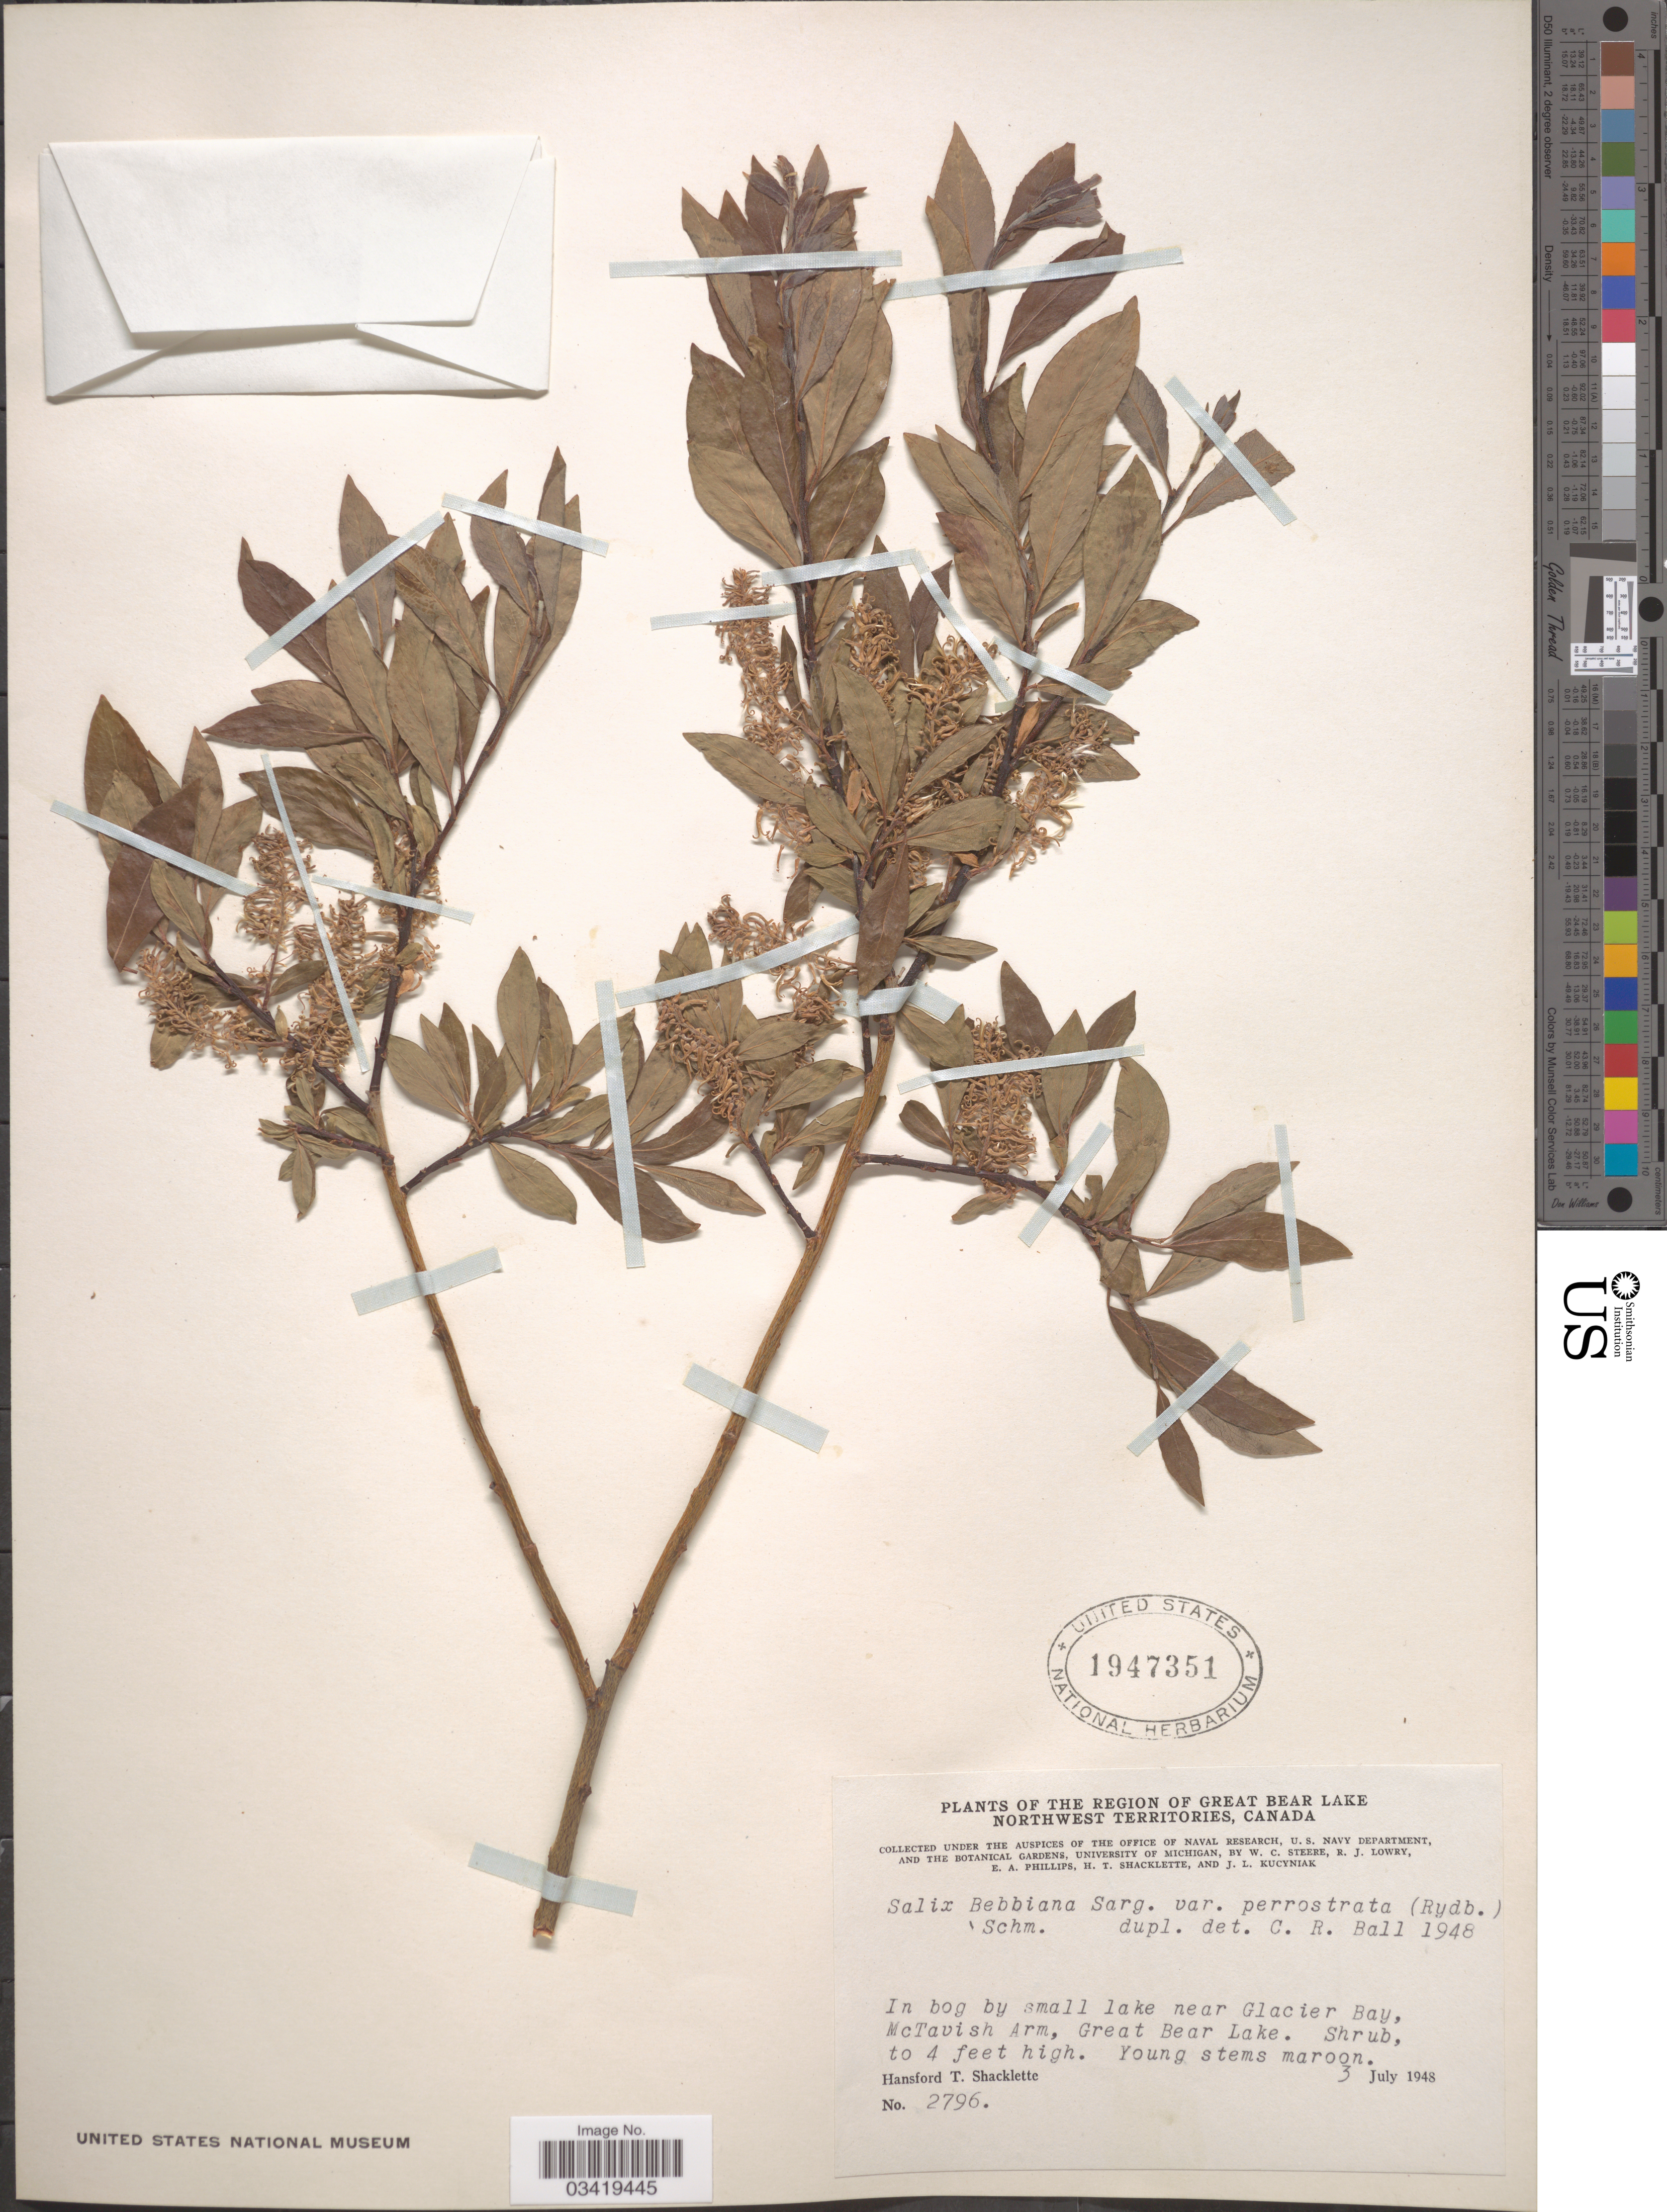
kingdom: Plantae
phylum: Tracheophyta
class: Magnoliopsida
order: Malpighiales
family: Salicaceae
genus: Salix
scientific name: Salix bebbiana var. perrostrata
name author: Sarg.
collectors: H. Shacklette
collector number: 2796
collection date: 1948-07-03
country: Canada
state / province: Northwest Territories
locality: The Region of Great Bear Lake. In bog by small lake near Glacier Bay, McTavish Arm, Great Bear Lake.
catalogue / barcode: US 1947351